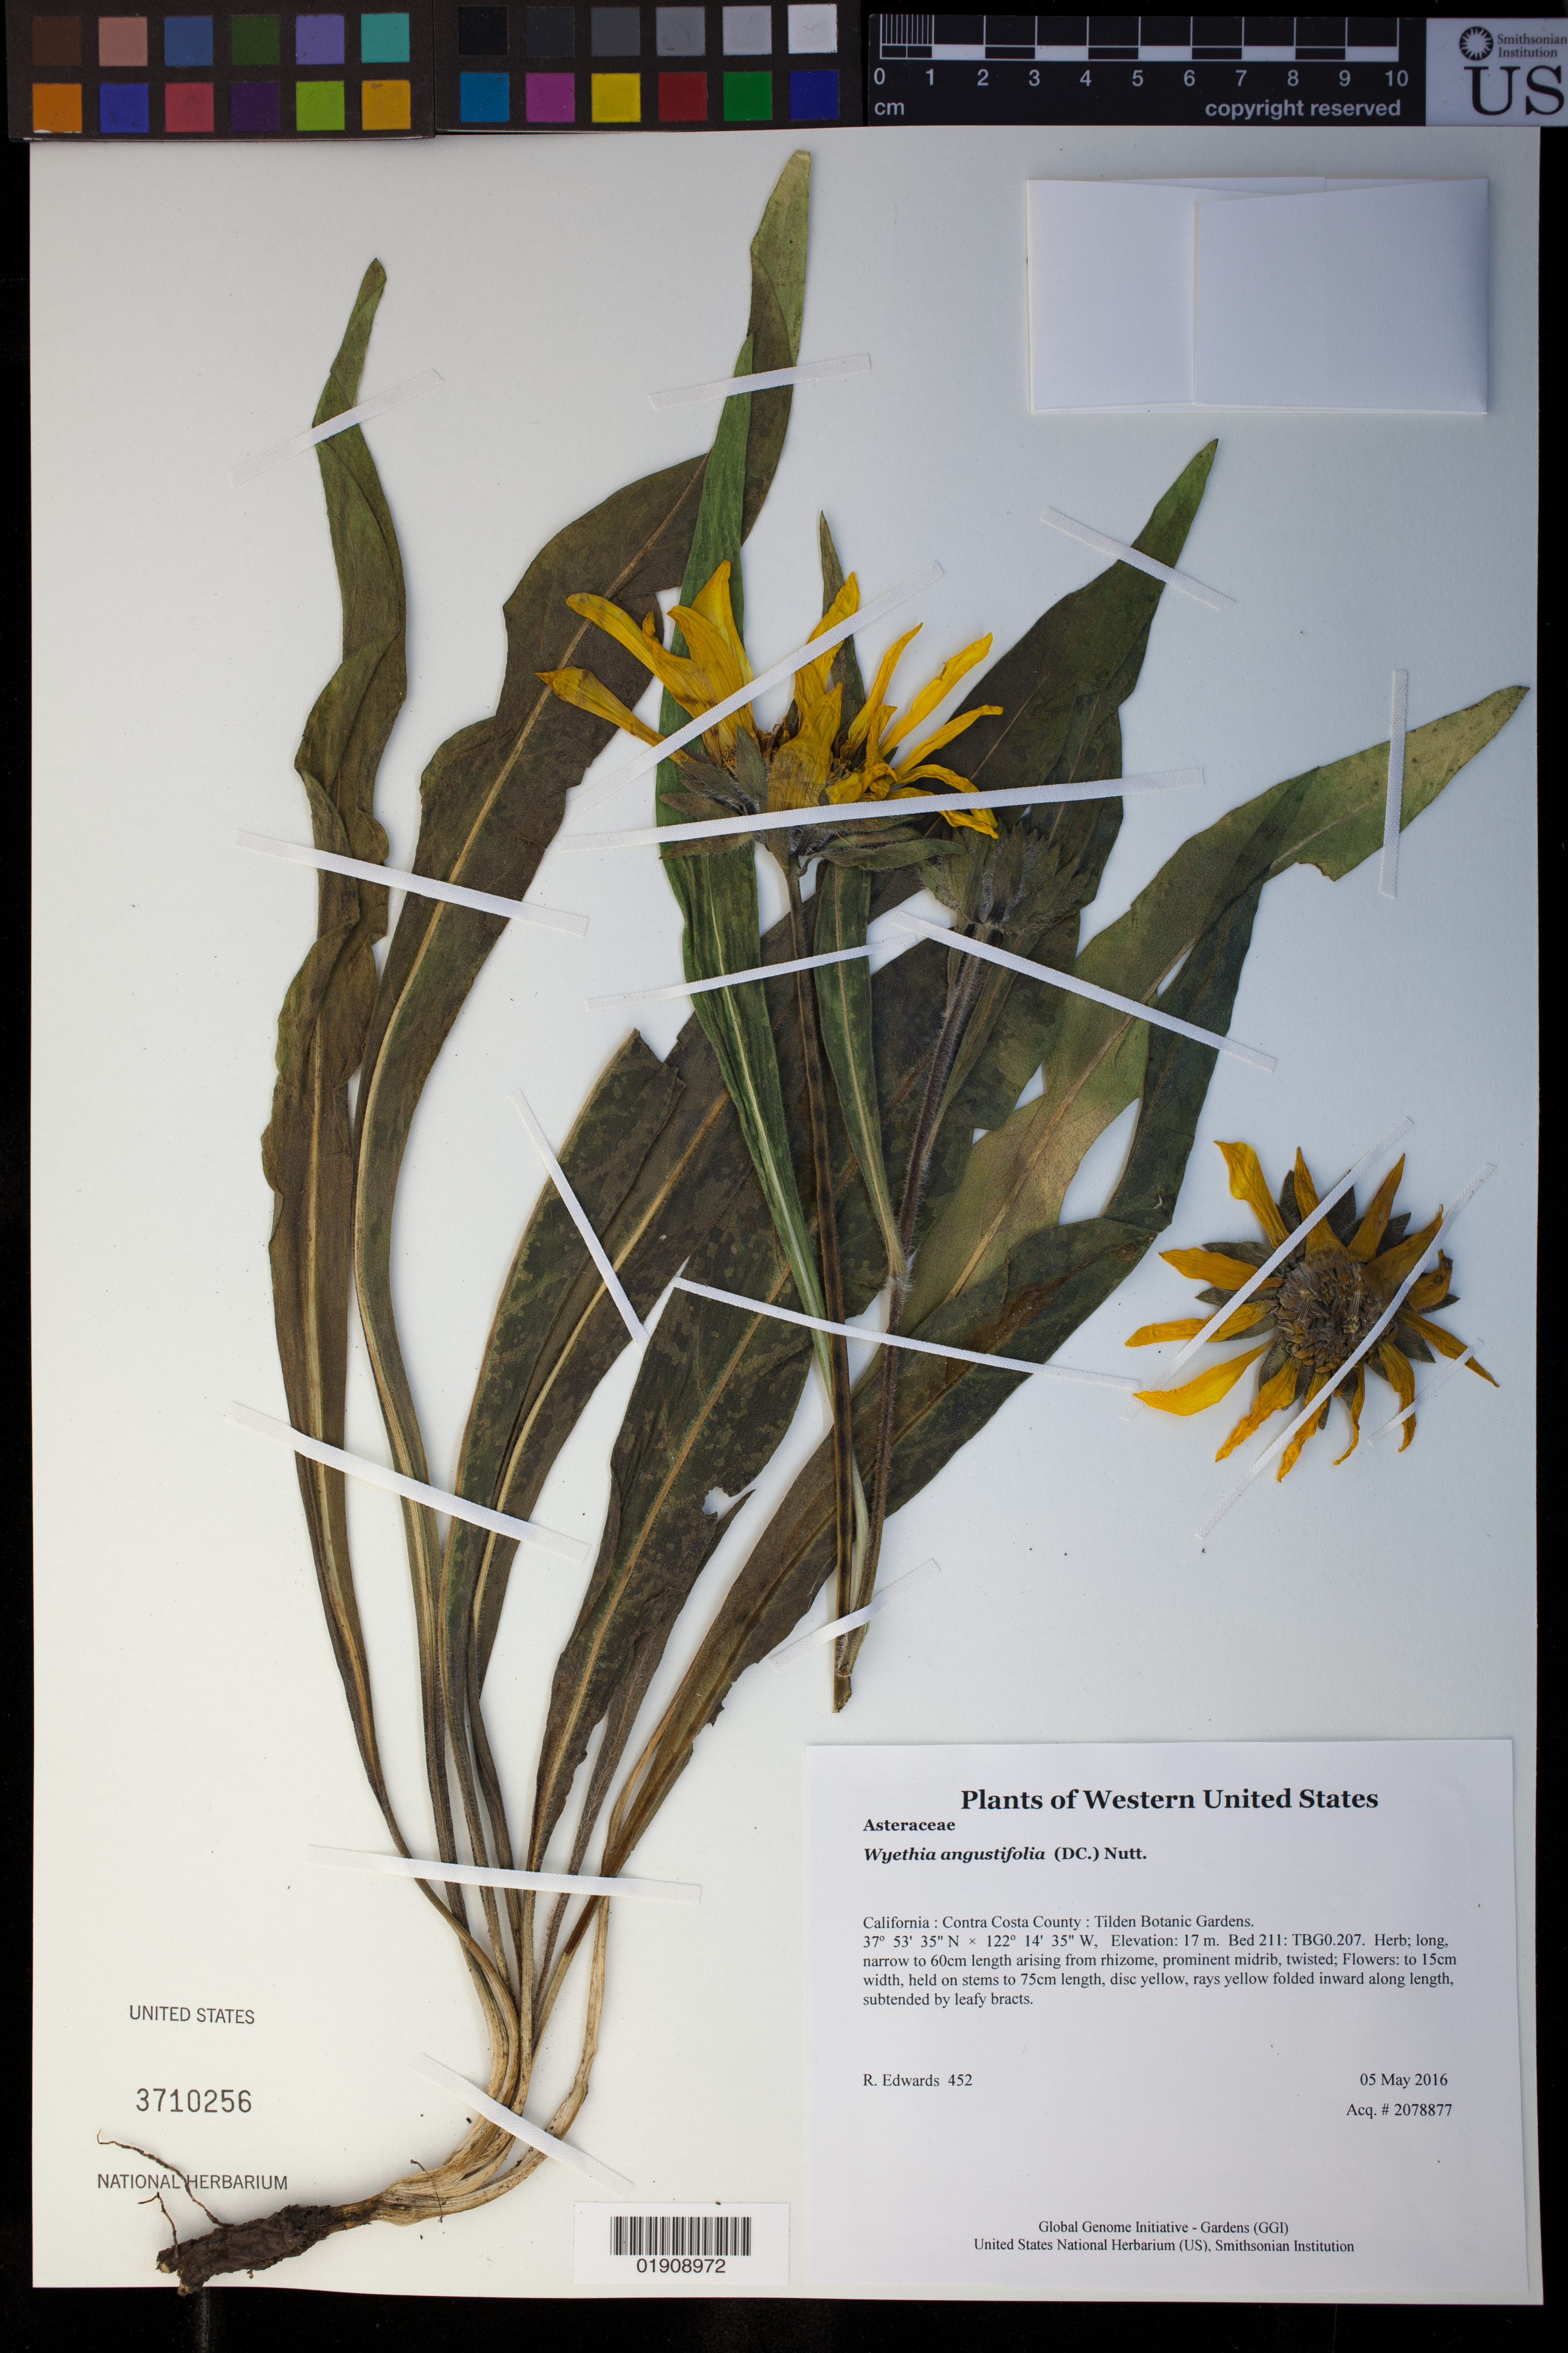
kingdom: Plantae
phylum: Tracheophyta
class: Magnoliopsida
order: Asterales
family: Asteraceae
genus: Wyethia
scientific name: Wyethia angustifolia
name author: (DC.) Nutt.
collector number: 452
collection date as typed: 5 May 2016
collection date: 2016-05-05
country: United States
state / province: California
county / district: Contra Costa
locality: Tilden Botanic Gardens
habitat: Bed 211: TBG0.207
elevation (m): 17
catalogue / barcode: US 3710256